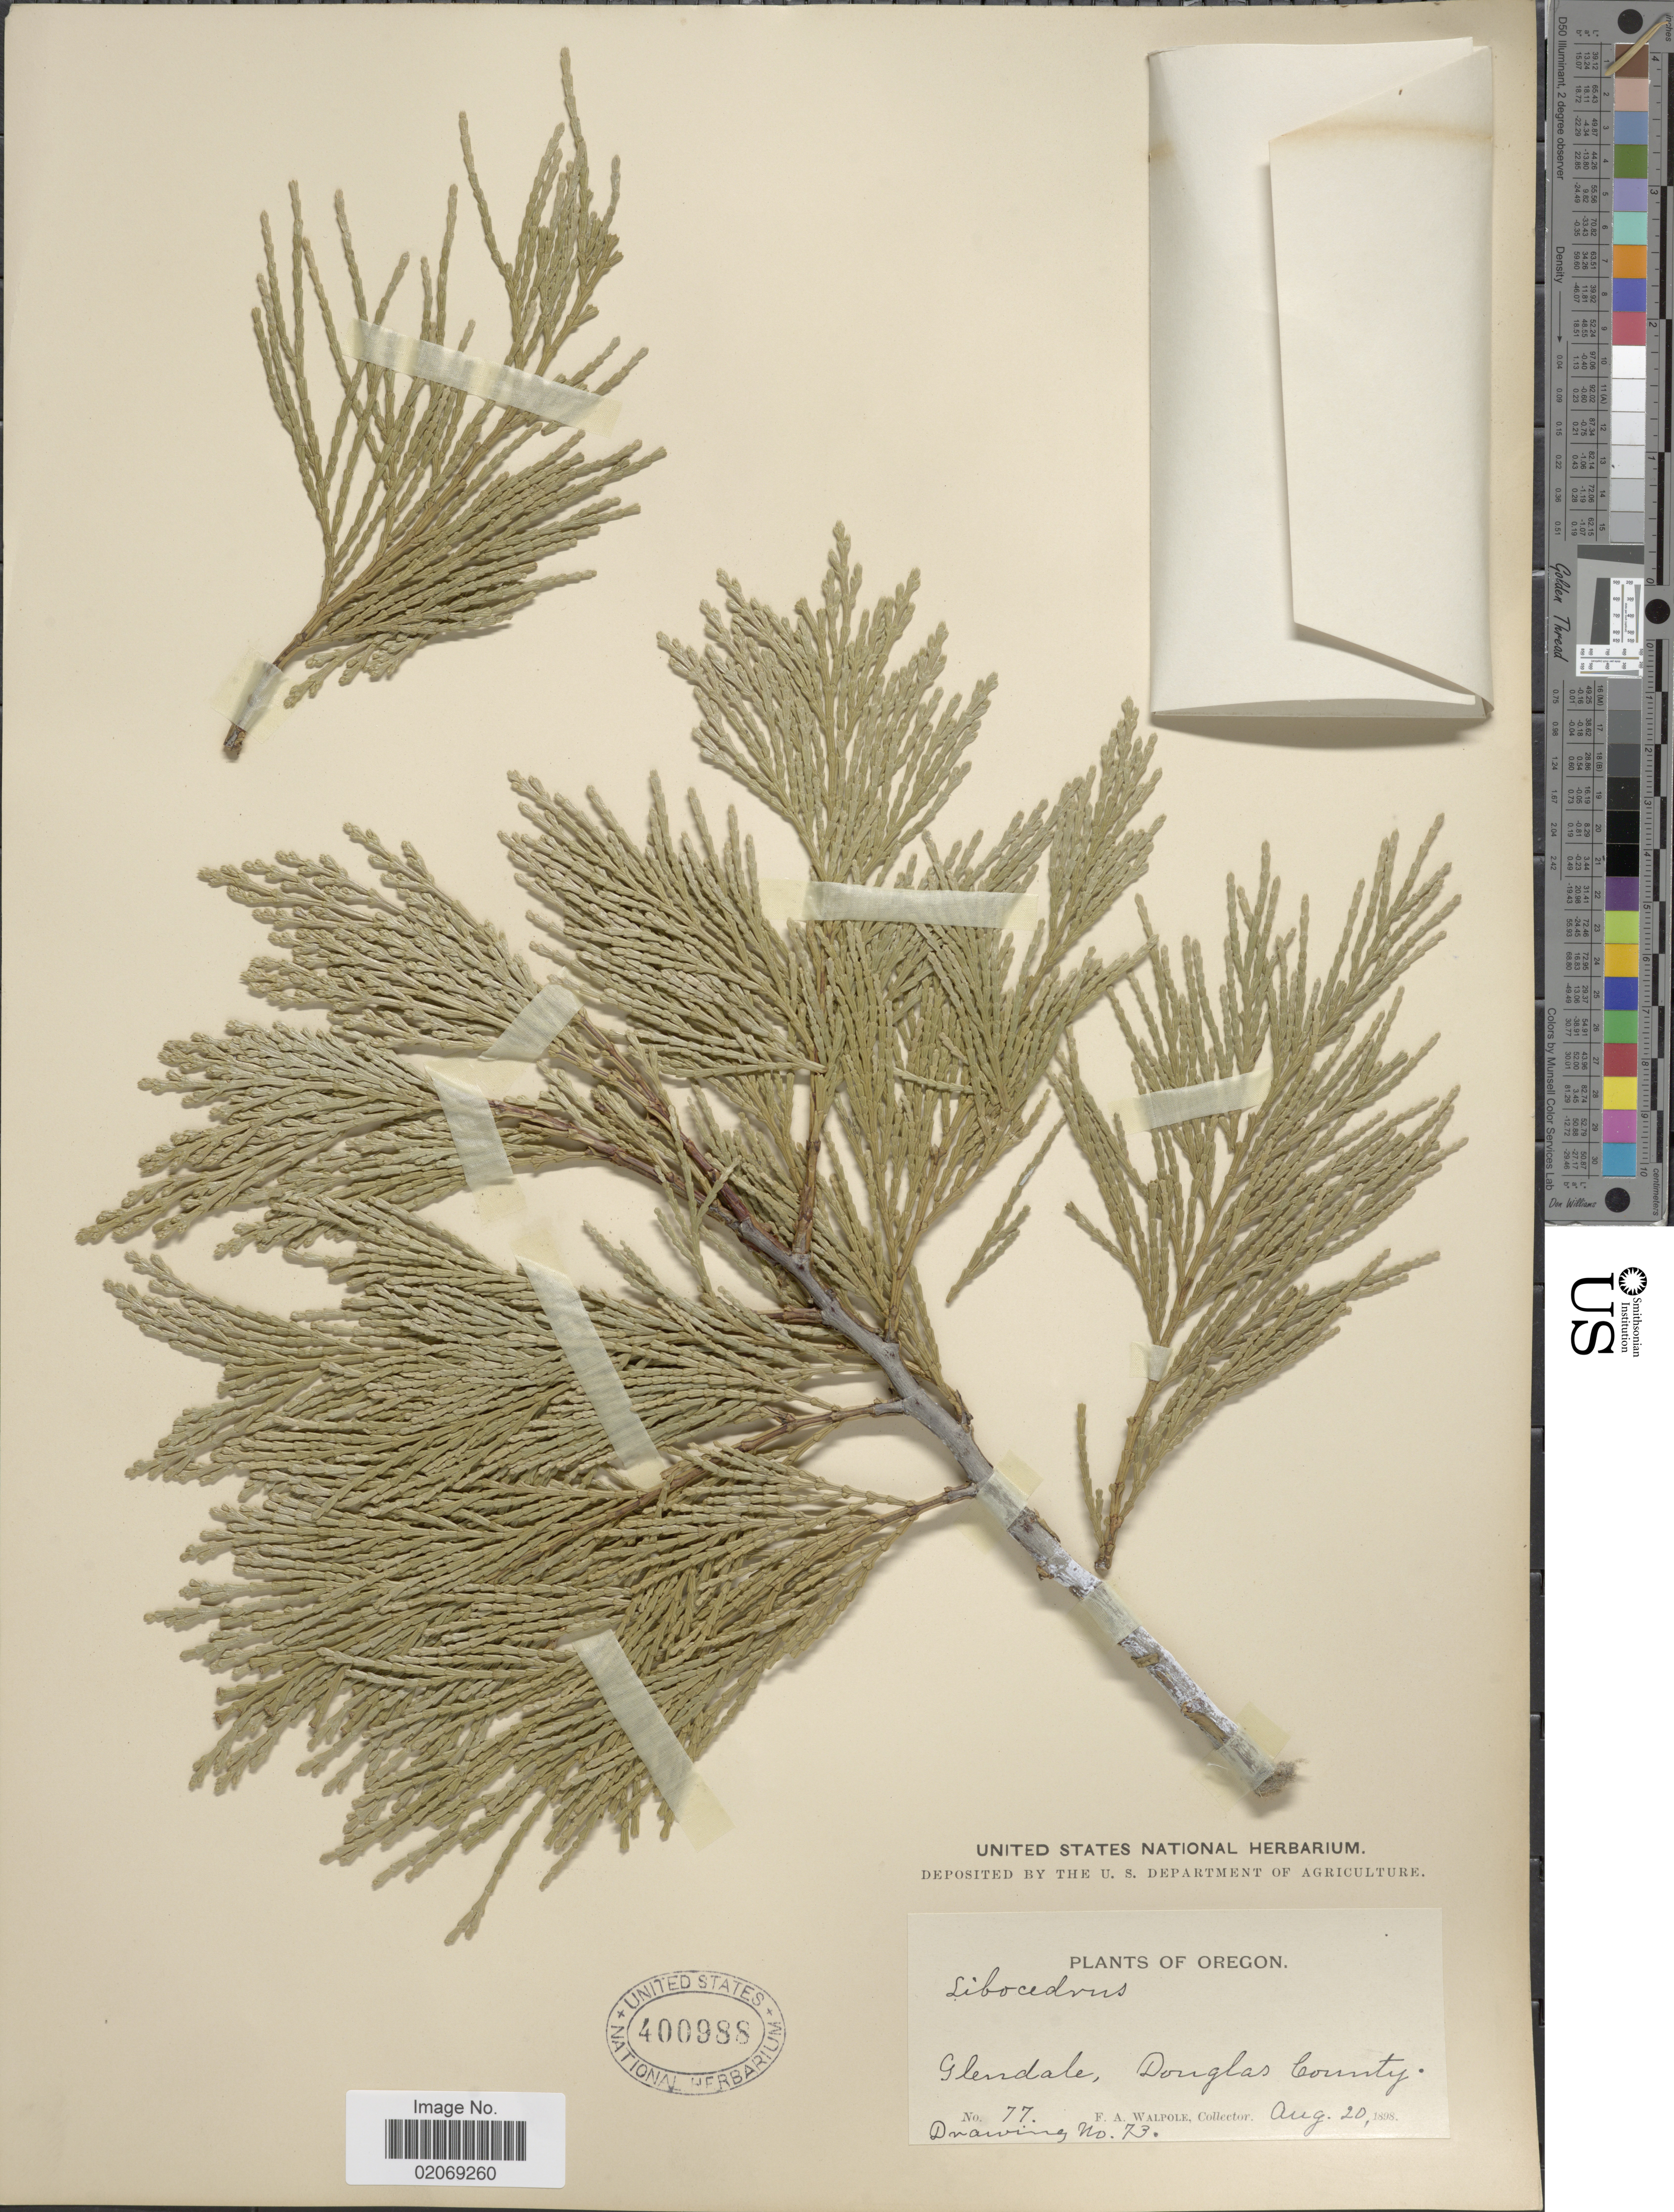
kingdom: Plantae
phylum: Tracheophyta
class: Pinopsida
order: Pinales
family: Cupressaceae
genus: Libocedrus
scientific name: Libocedrus decurrens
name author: Torr.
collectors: F. Walpole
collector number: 77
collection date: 1898-08-20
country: United States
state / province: Oregon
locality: Glendale, Douglas County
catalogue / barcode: US 400988